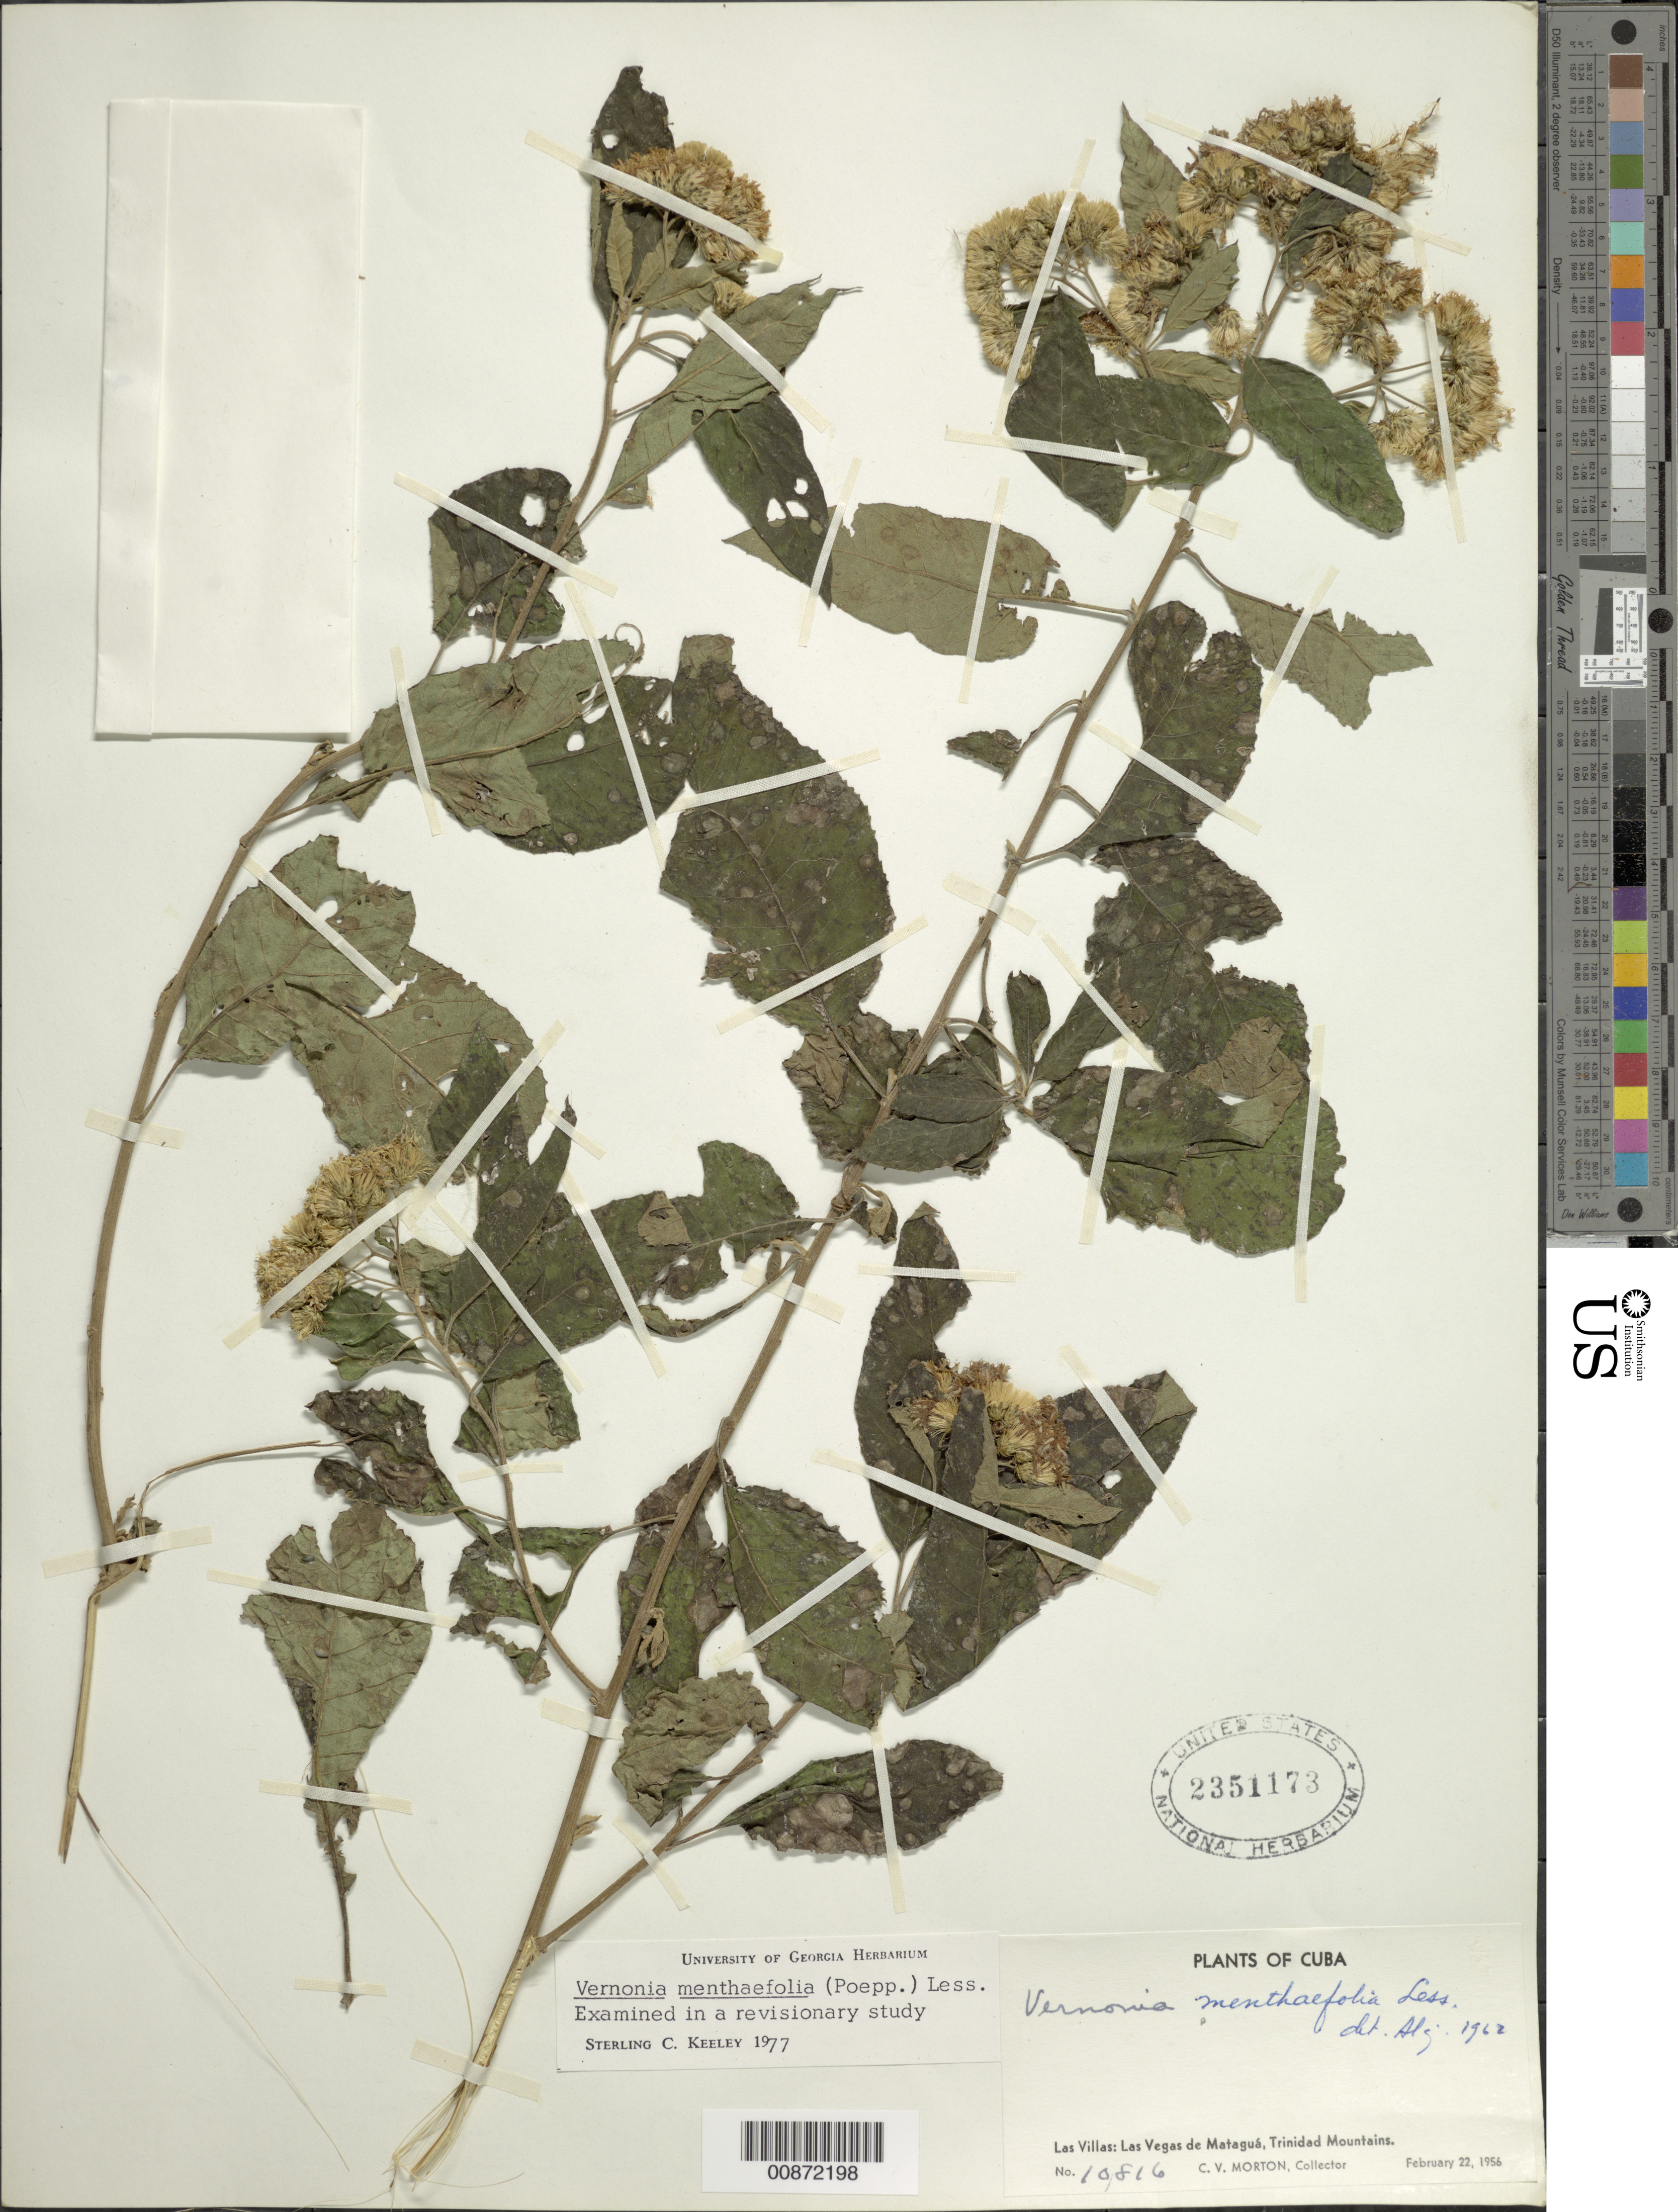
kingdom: Plantae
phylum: Tracheophyta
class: Magnoliopsida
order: Asterales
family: Asteraceae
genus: Vernonanthura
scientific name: Vernonanthura menthifolia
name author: (Poepp. ex Spreng.) H. Rob.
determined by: Liogier, Alain H.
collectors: C. V. Morton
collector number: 10816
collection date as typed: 22 Feb 1956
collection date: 1956-02-22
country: Cuba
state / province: Las Villas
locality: Las Villas: Las Vegas de Mataguá, Trinidad Mountains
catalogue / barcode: US 2351173